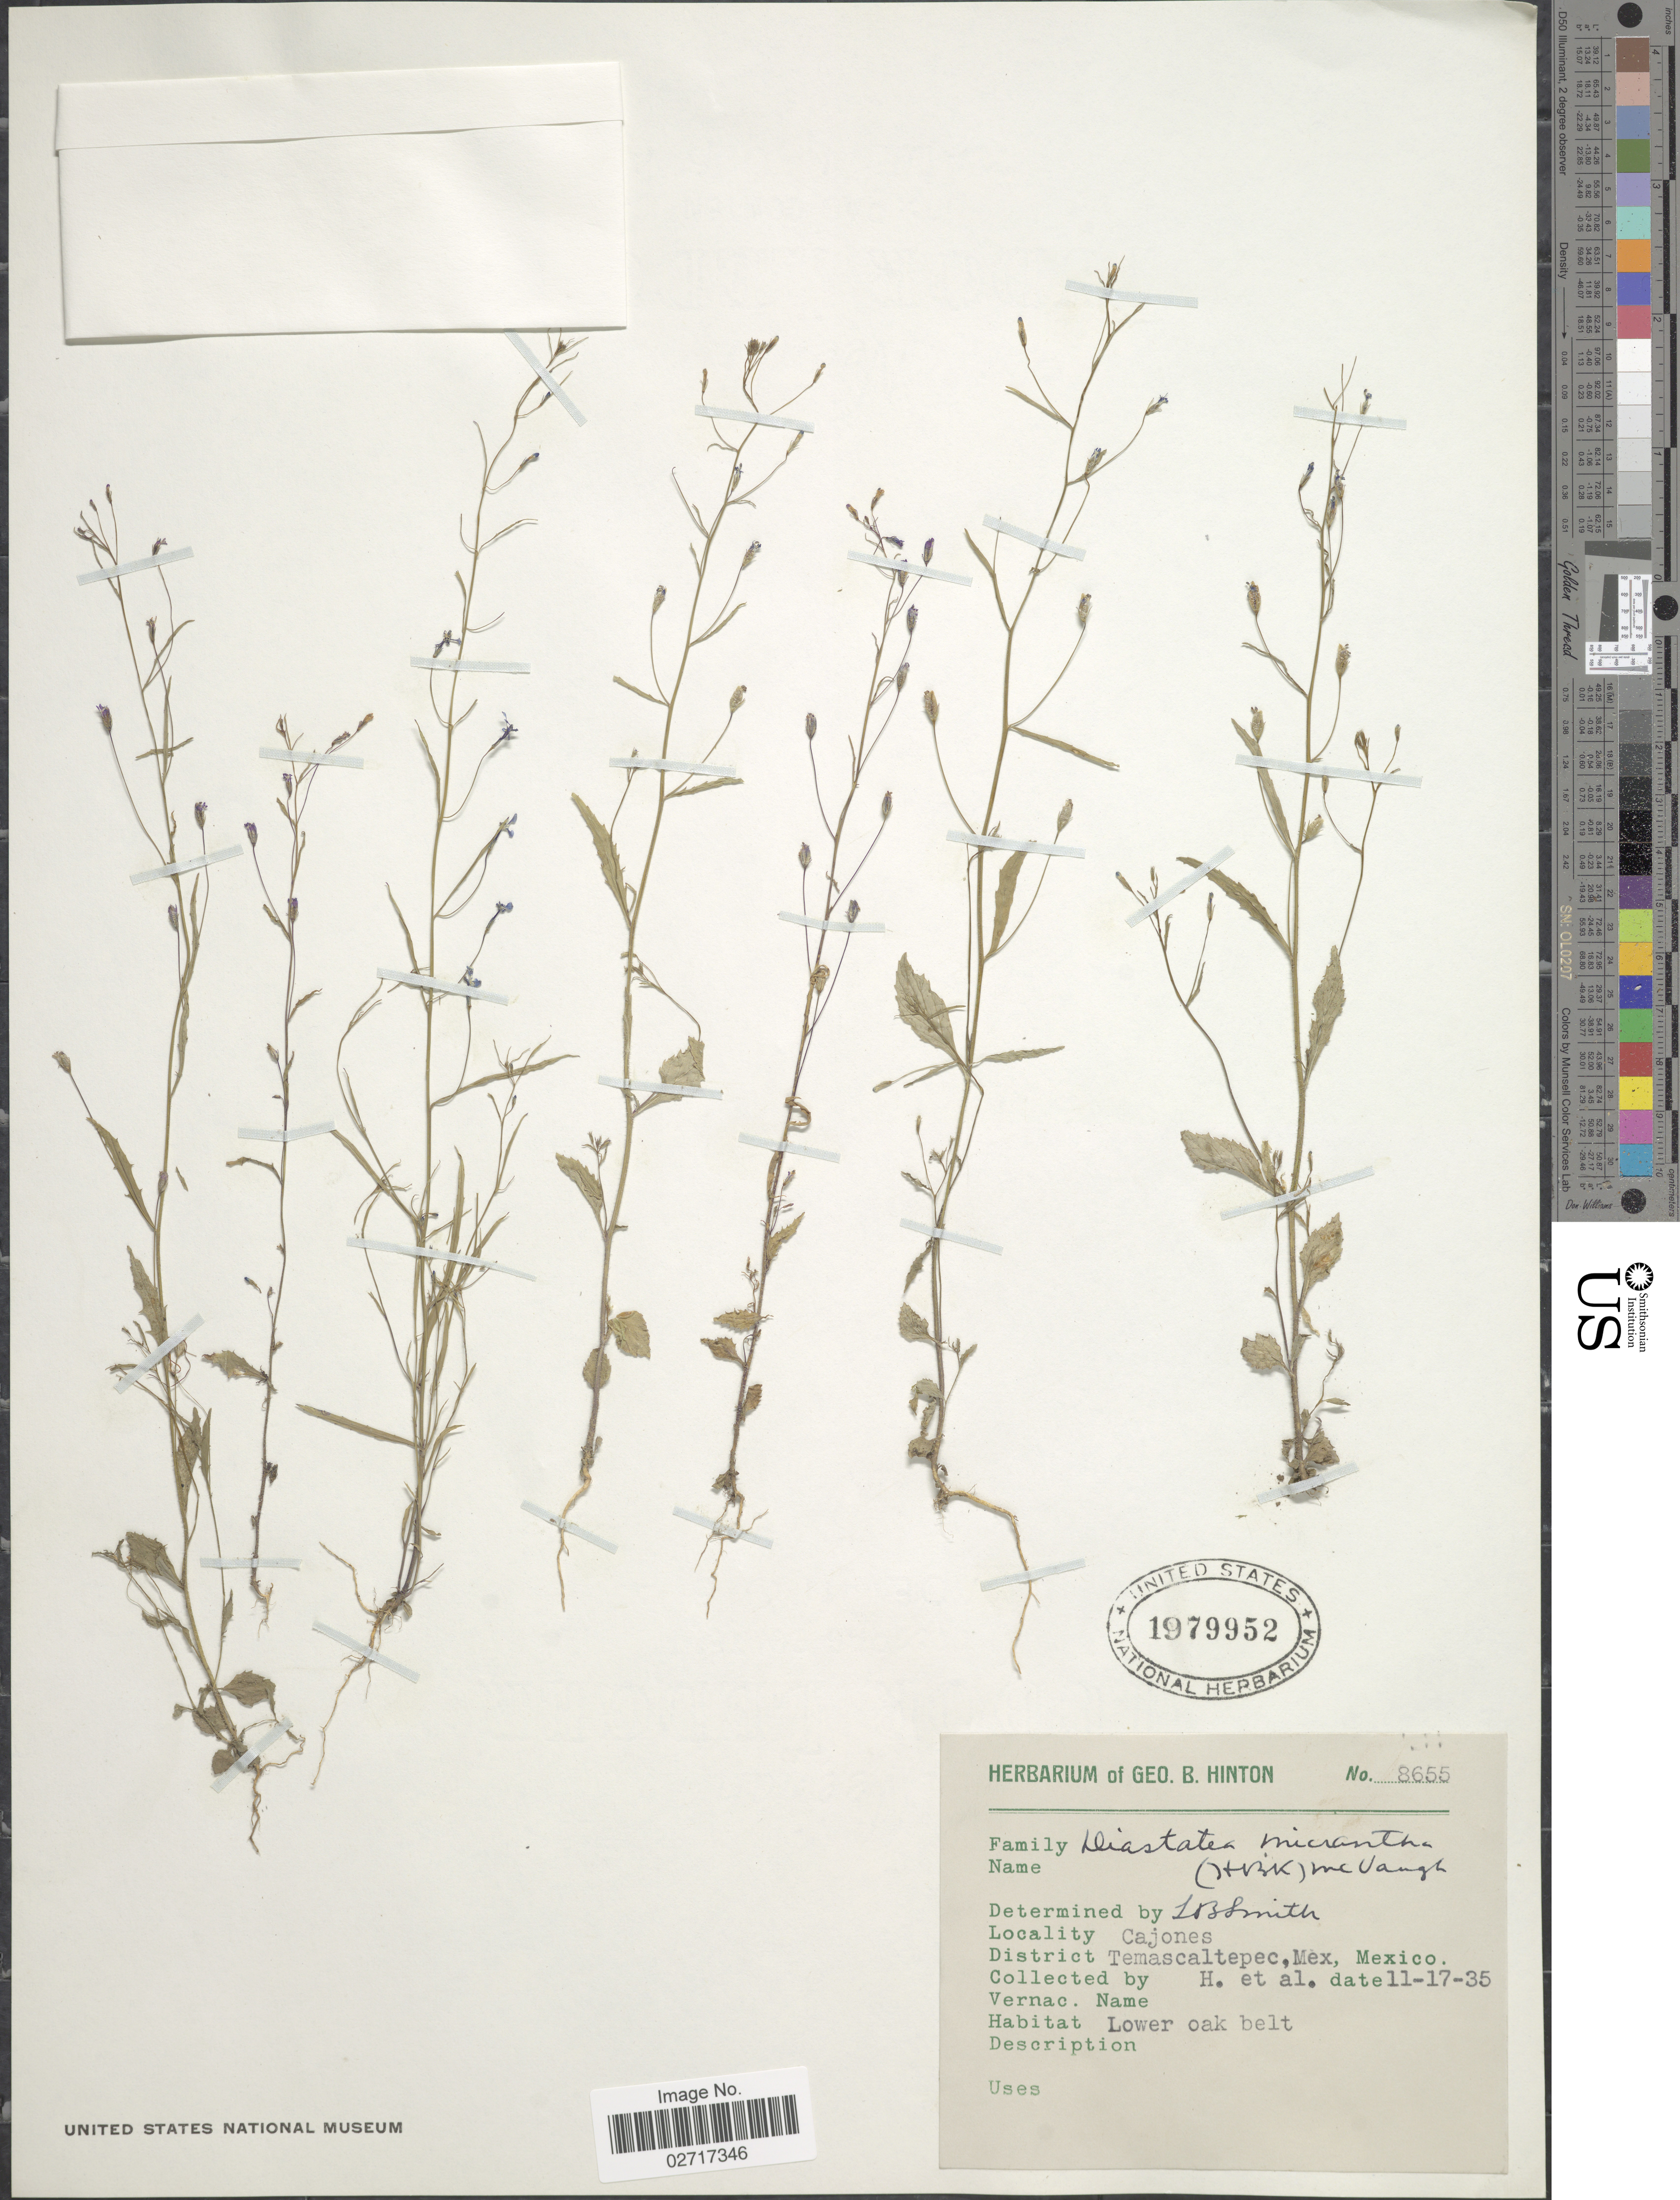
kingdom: Plantae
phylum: Tracheophyta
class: Magnoliopsida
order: Asterales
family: Campanulaceae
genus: Diastatea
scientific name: Diastatea micrantha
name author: (Kunth) McVaugh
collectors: G. B. Hinton & et al.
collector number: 8655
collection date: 1935-11-17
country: Mexico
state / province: México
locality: Cajones. District: Temascaltepec.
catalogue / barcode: US 1979952